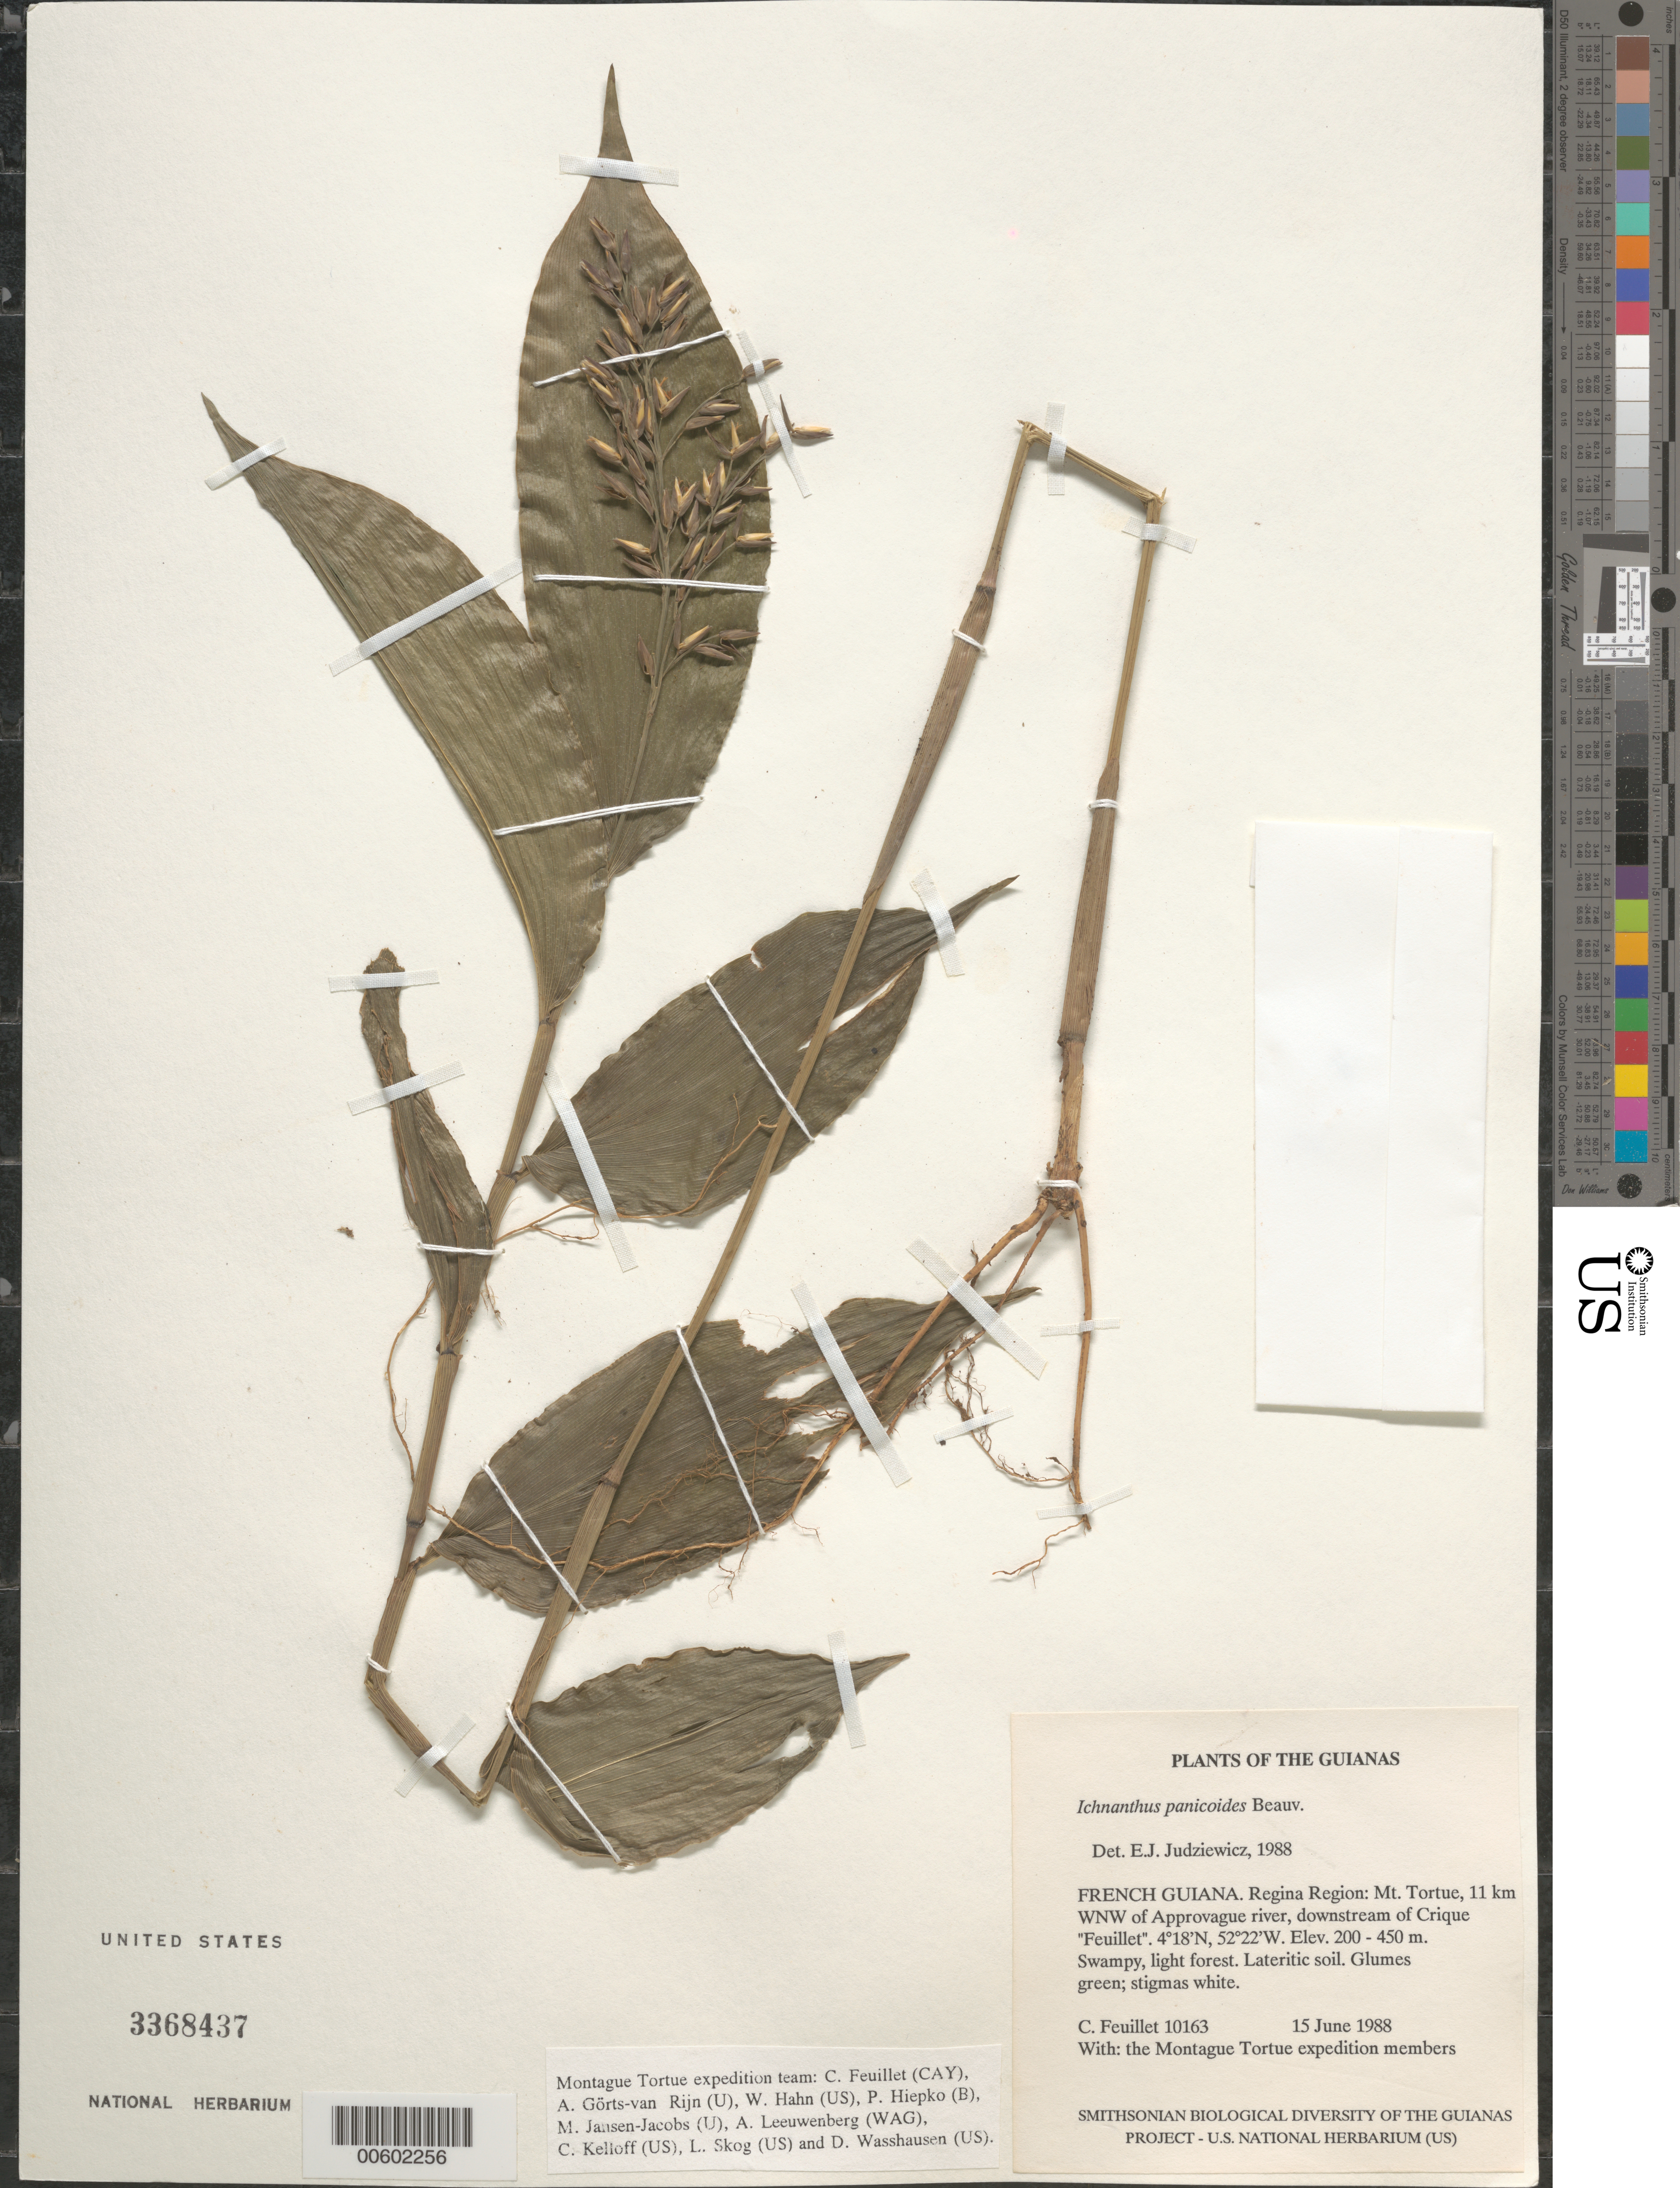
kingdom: Plantae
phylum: Tracheophyta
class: Liliopsida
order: Poales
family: Poaceae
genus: Ichnanthus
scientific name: Ichnanthus panicoides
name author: P. Beauv.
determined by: Judziewicz, E. J.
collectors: C. Feuillet & Montagne Torte Exped. members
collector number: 10163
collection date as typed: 15 June 1988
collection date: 1988-06-15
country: French Guiana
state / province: Cayenne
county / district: Regina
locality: Mt. Tortue, 11 km WNW of Approuague river, downstream of Crique "Feuillet"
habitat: Swampy, light forest. Lateritic soil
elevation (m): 200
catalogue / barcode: US 3368437